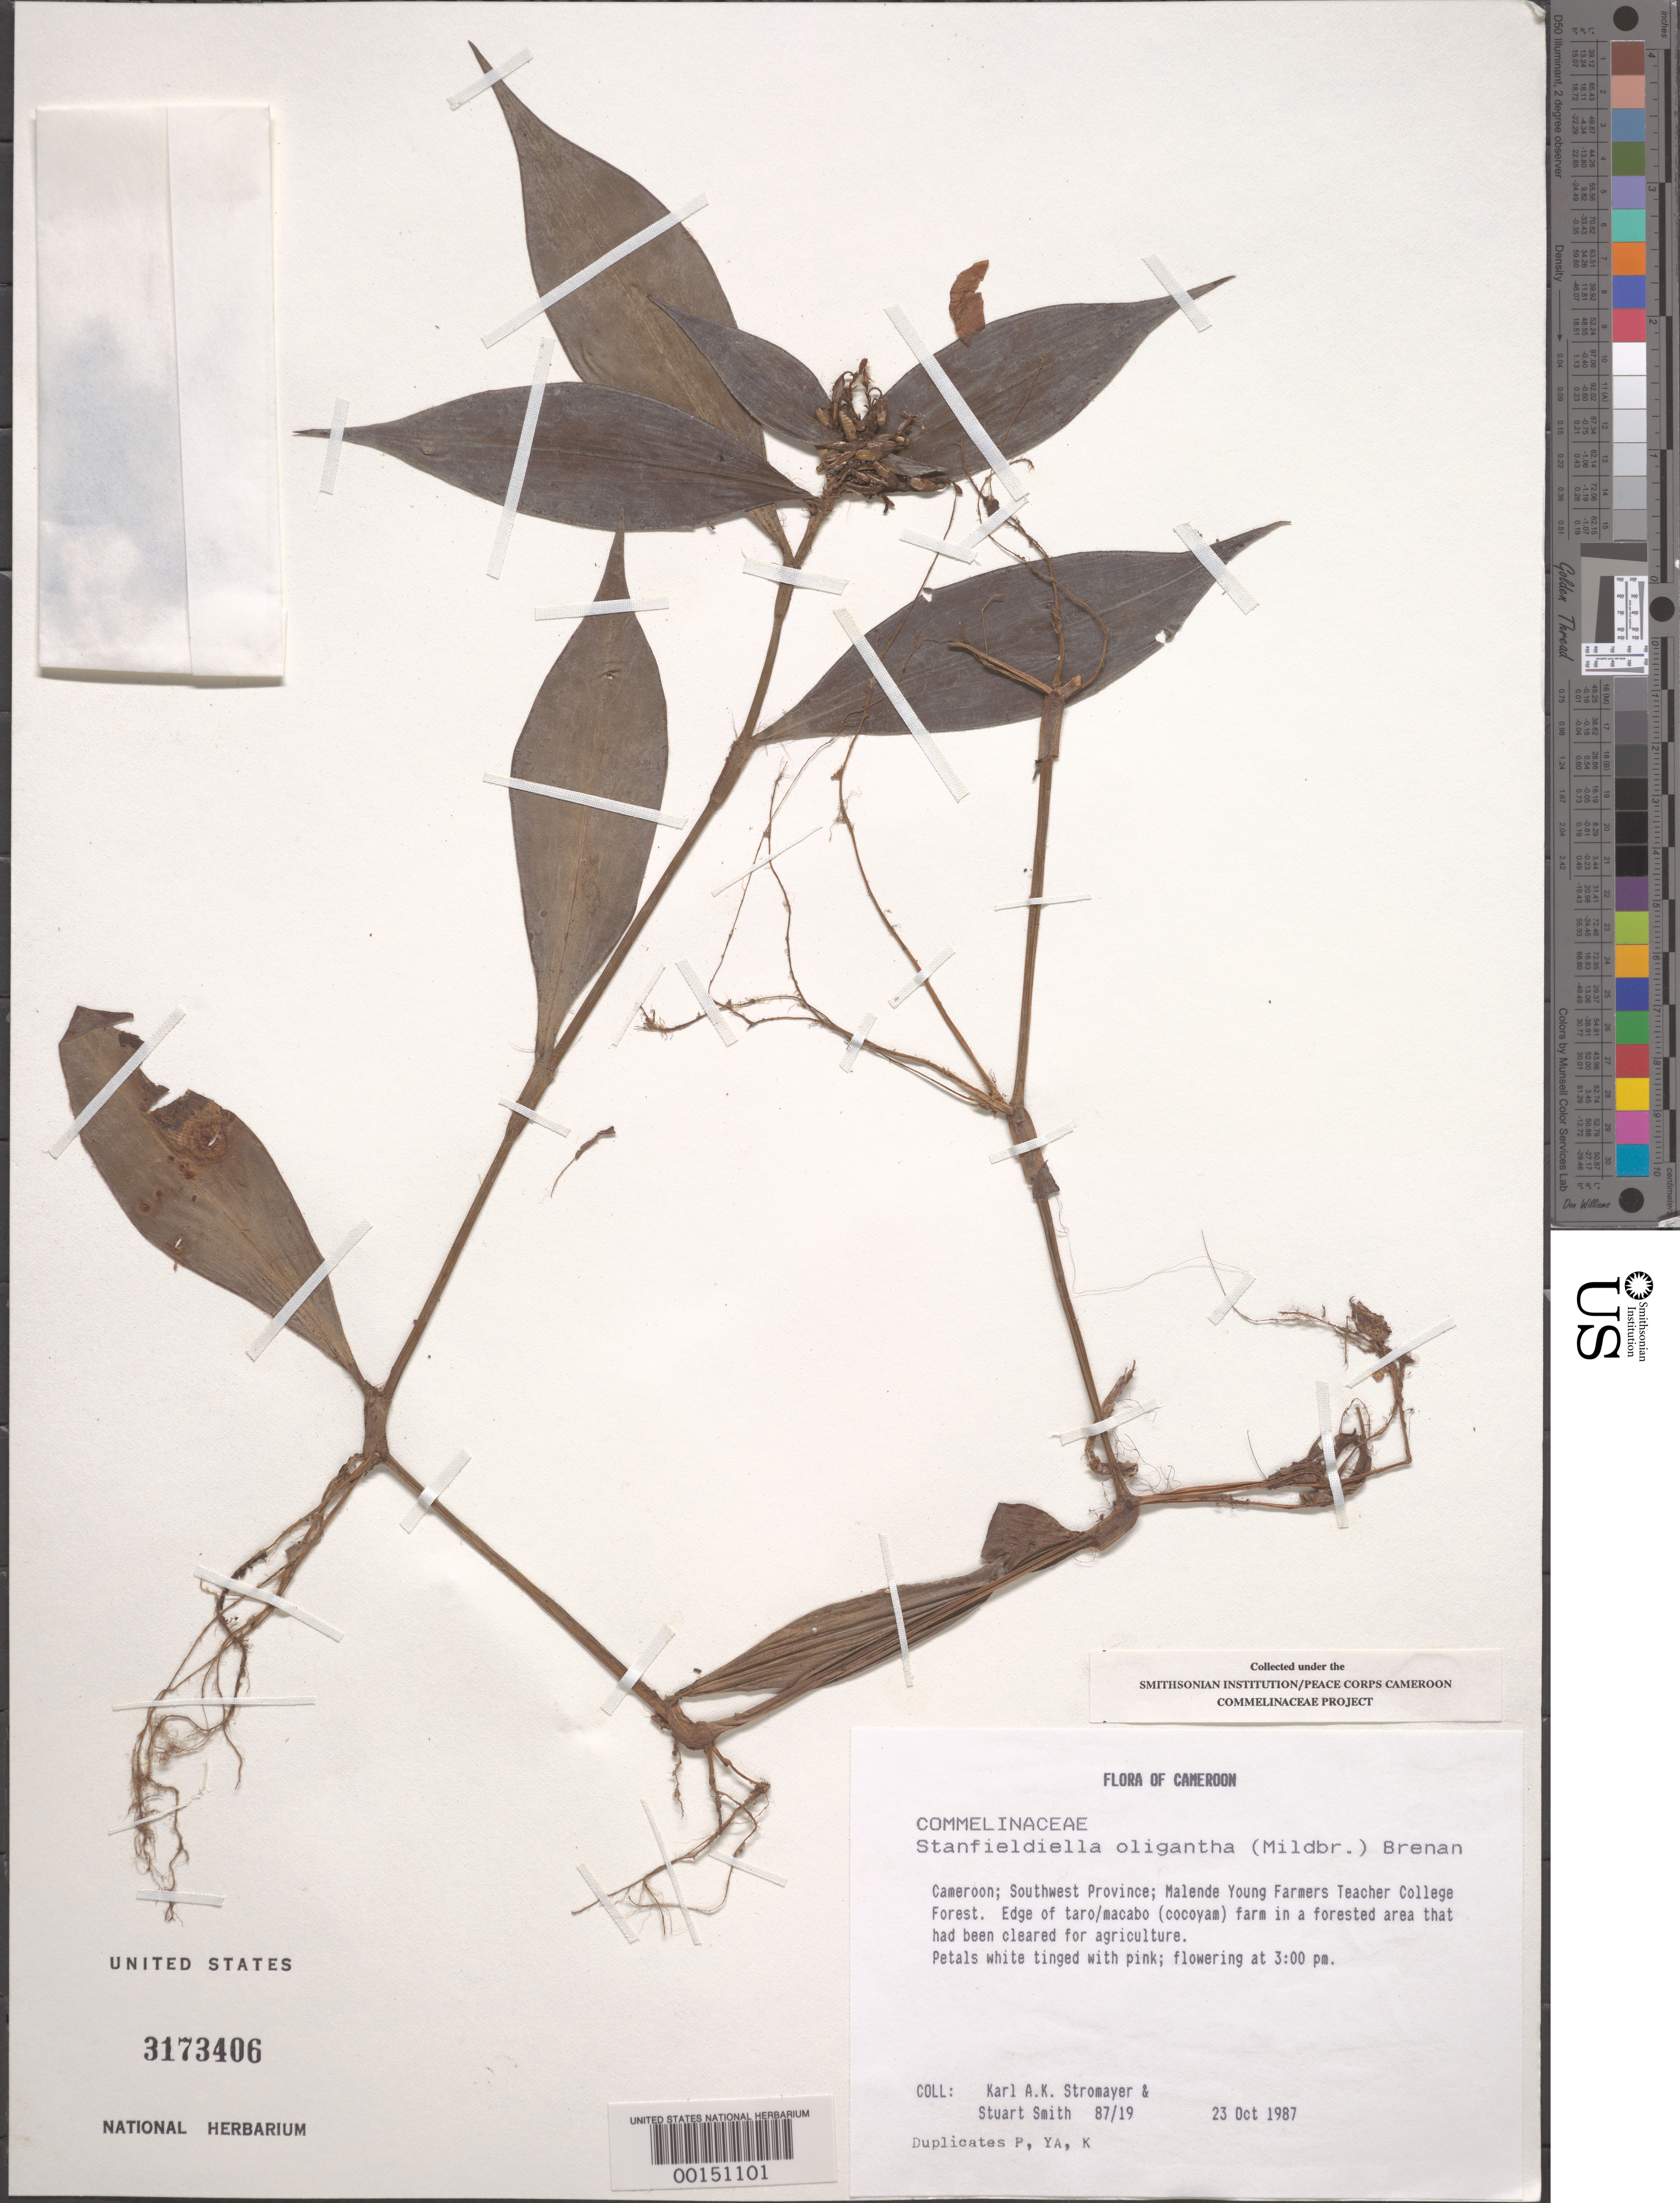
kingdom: Plantae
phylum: Tracheophyta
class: Liliopsida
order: Commelinales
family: Commelinaceae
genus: Stanfieldiella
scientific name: Stanfieldiella oligantha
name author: (Mildbr.) Brenan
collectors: K. A. Stromayer & S. Smith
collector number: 87/19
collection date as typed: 23 Oct 1987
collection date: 1987-10-23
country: Cameroon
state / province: Sud-Ouest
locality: Malende young farmers teachers college forest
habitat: Edge of taro/macabo (cocoyam) farm in forested area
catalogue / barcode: US 3173406